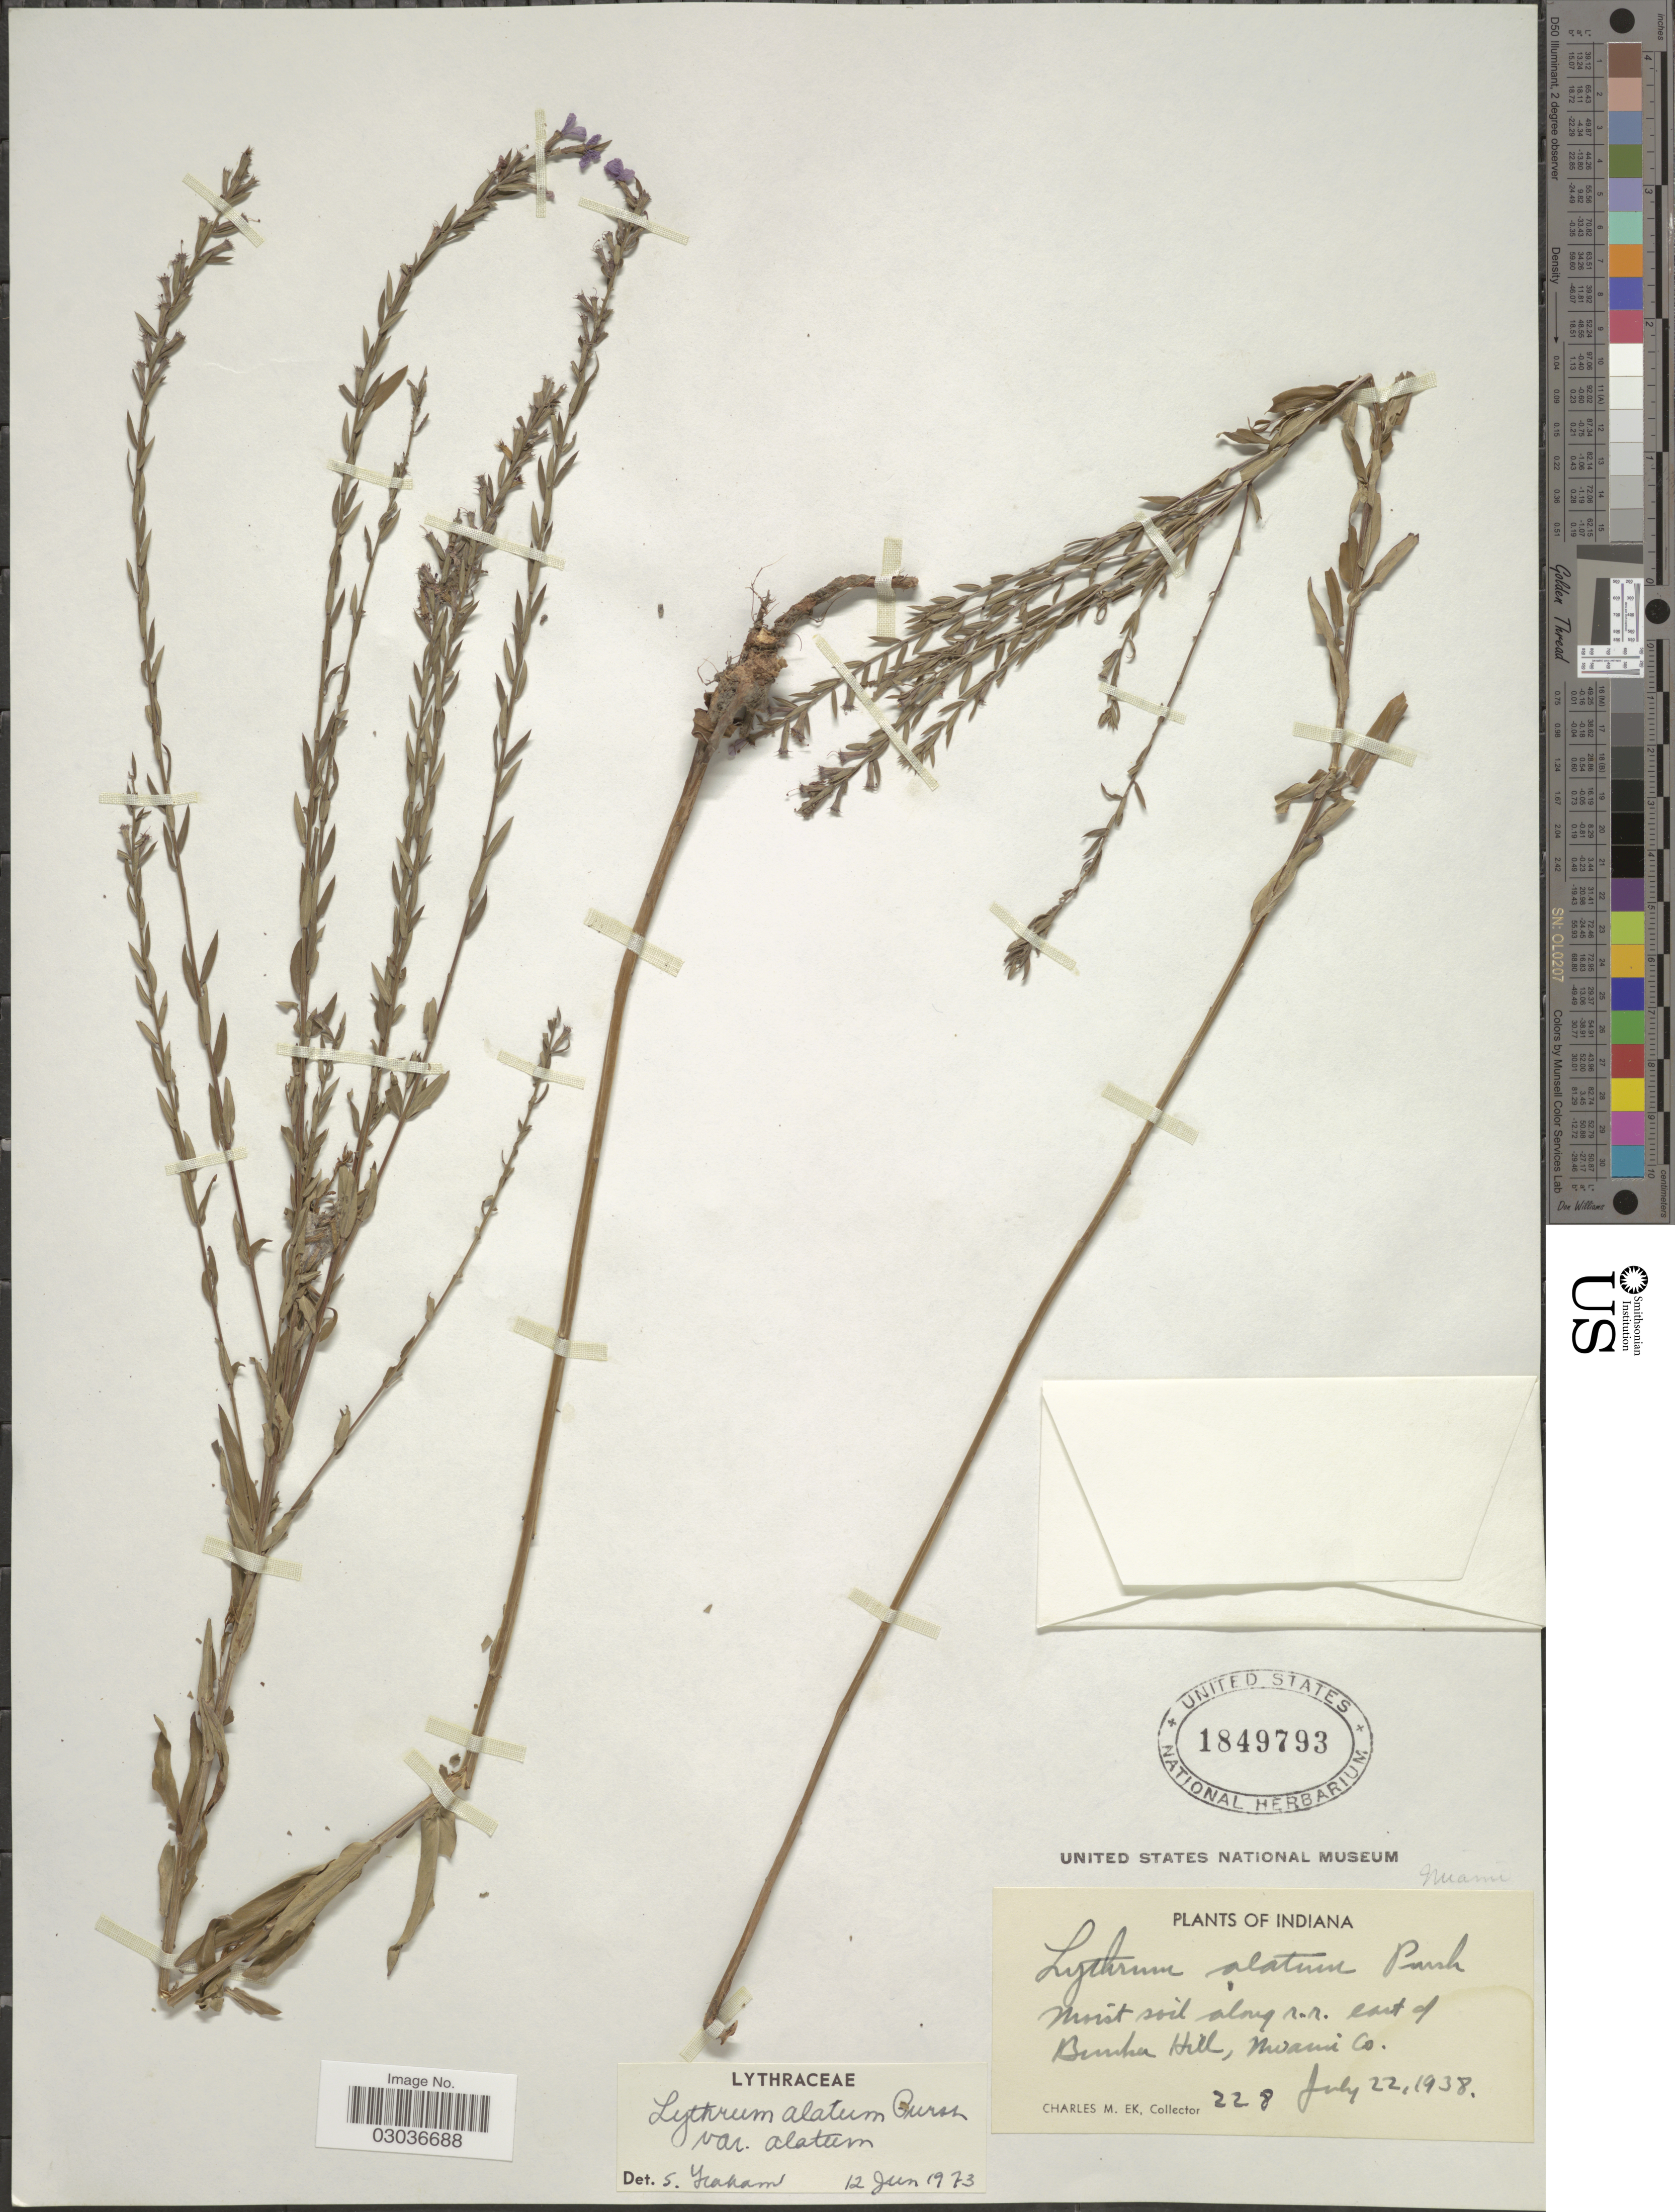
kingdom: Plantae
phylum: Tracheophyta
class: Magnoliopsida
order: Myrtales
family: Lythraceae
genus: Lythrum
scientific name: Lythrum alatum var. alatum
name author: Pursh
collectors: C. Ek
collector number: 228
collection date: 1938-07-22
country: United States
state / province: Indiana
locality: Moist soil along r.r. east of Bunker Hill, Miami Co.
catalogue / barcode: US 1849793